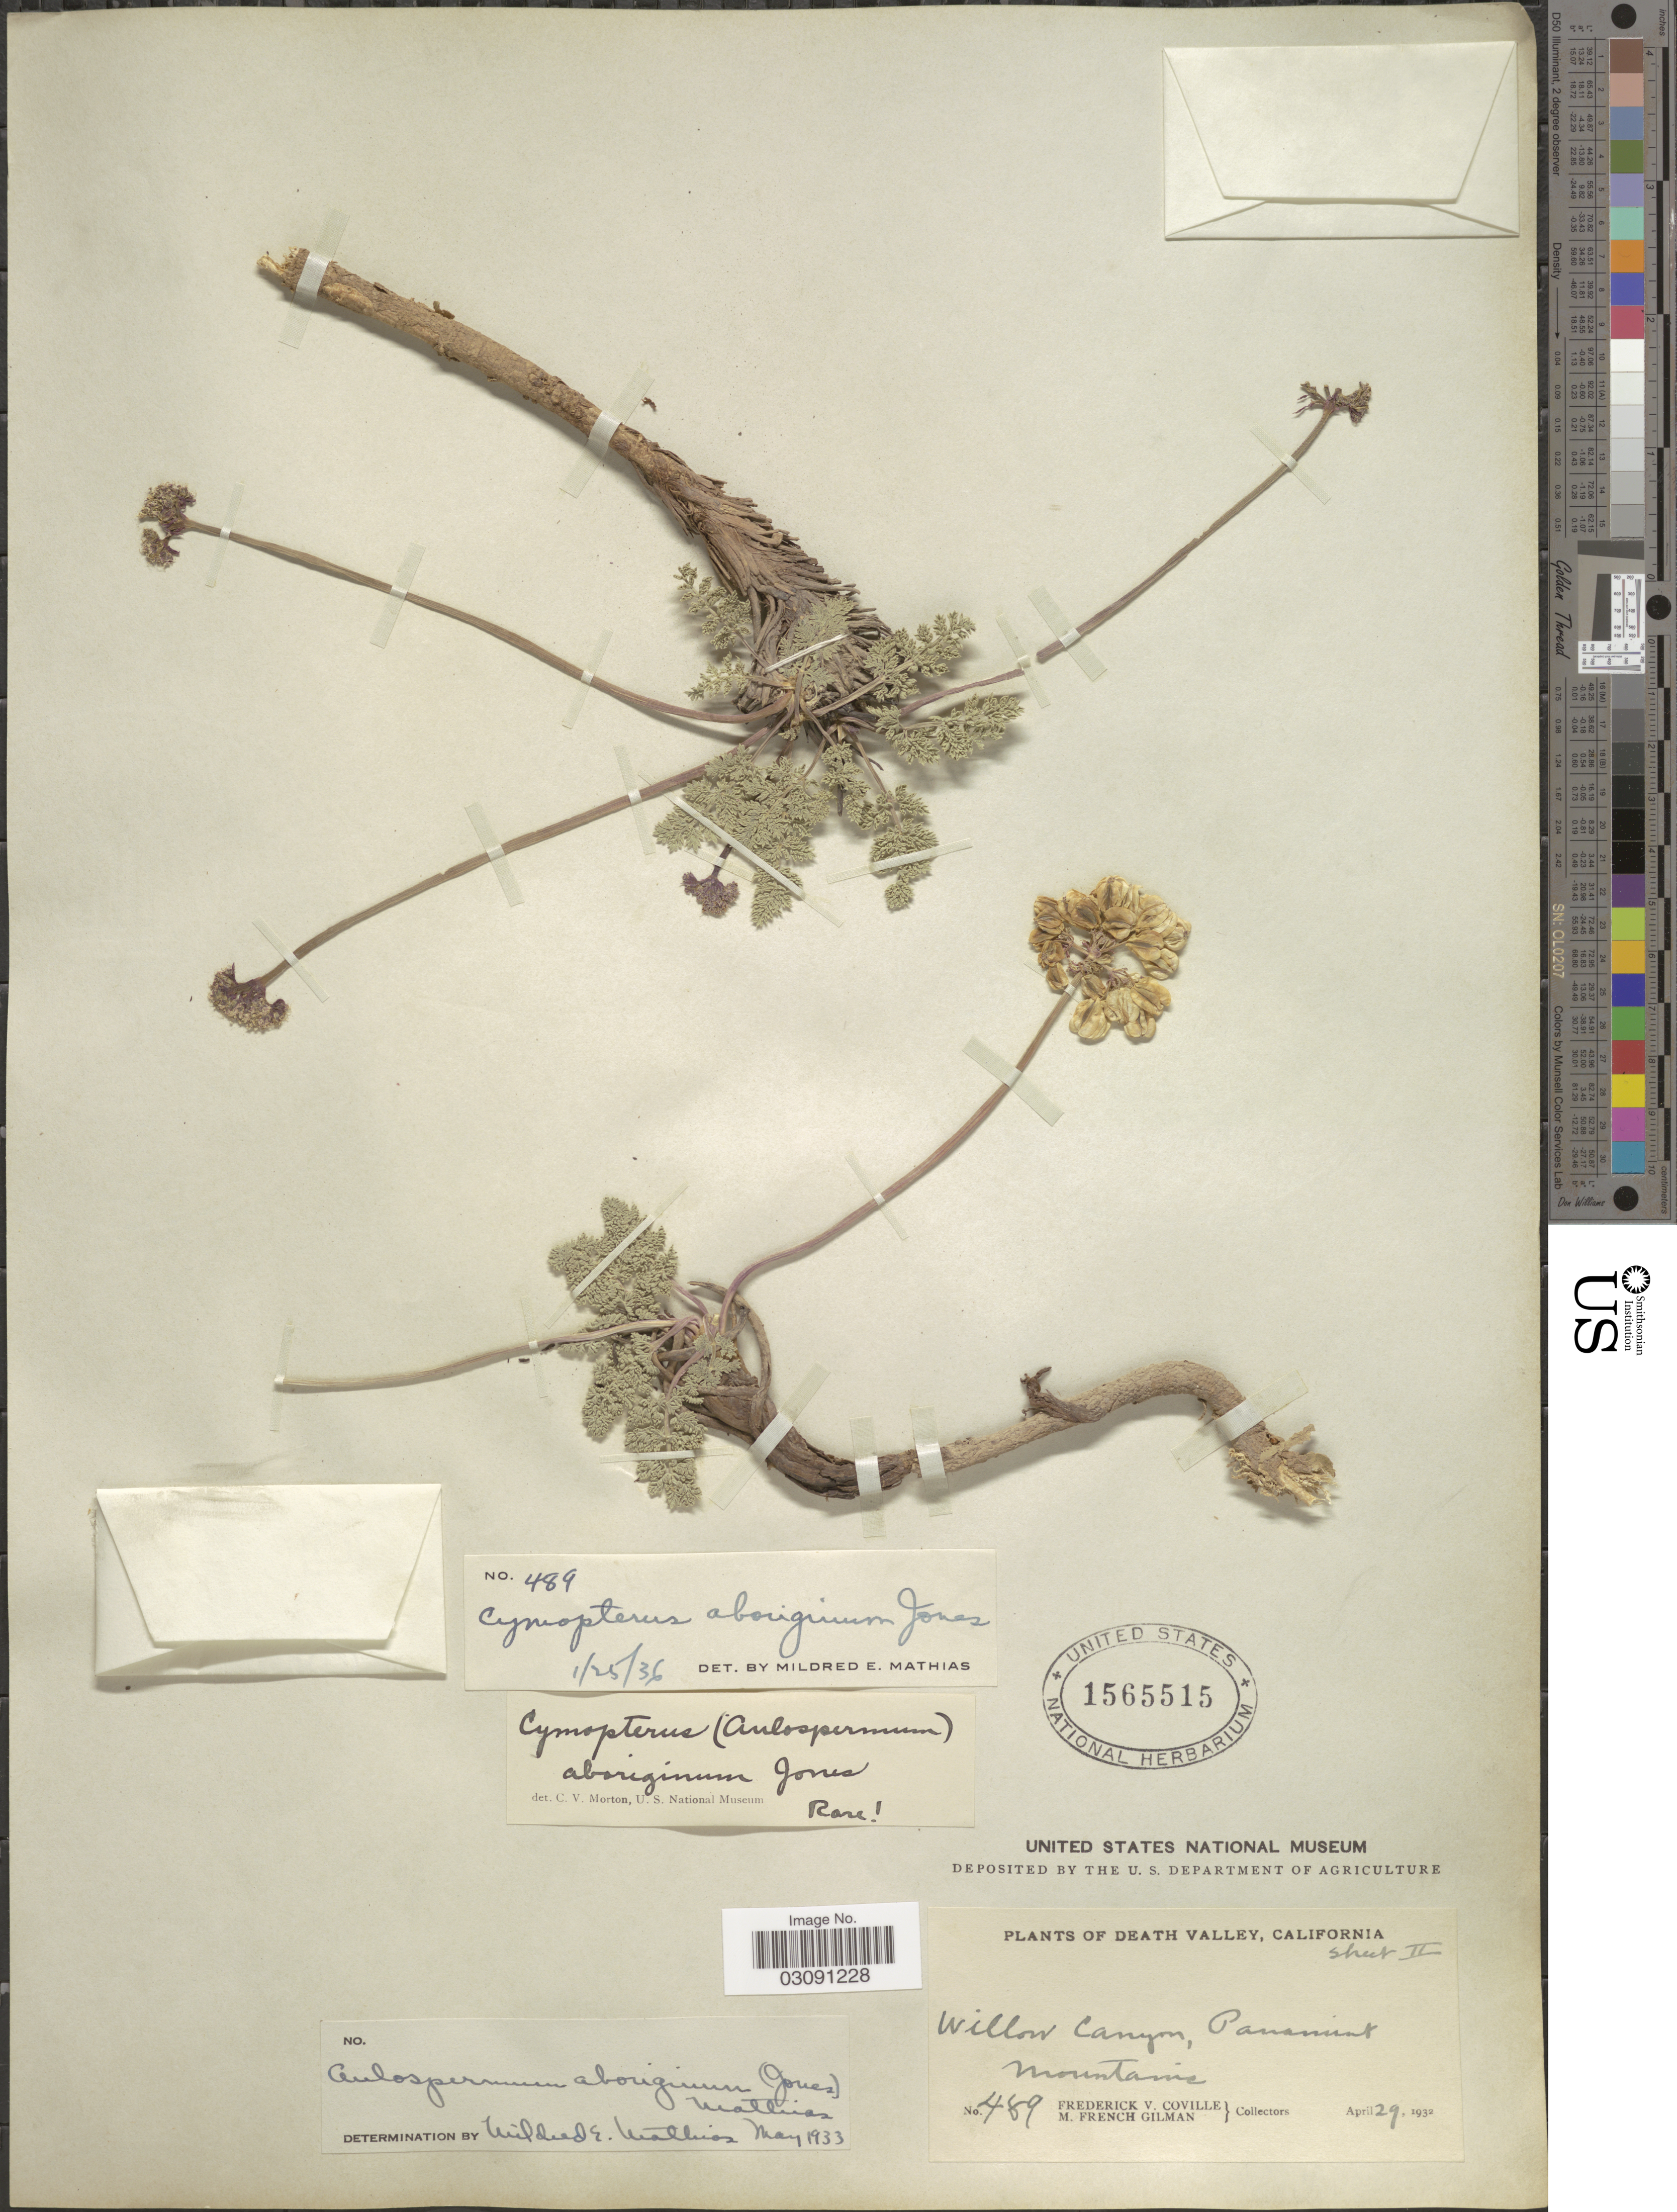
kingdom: Plantae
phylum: Tracheophyta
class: Magnoliopsida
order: Apiales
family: Apiaceae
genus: Cymopterus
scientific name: Cymopterus aboriginum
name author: M.E. Jones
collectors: F. V. Coville & M. F. Gilman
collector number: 489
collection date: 1932-04-29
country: United States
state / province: California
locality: Death Valley, Willow Canyon, Panamint Mountains.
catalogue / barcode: US 1565515